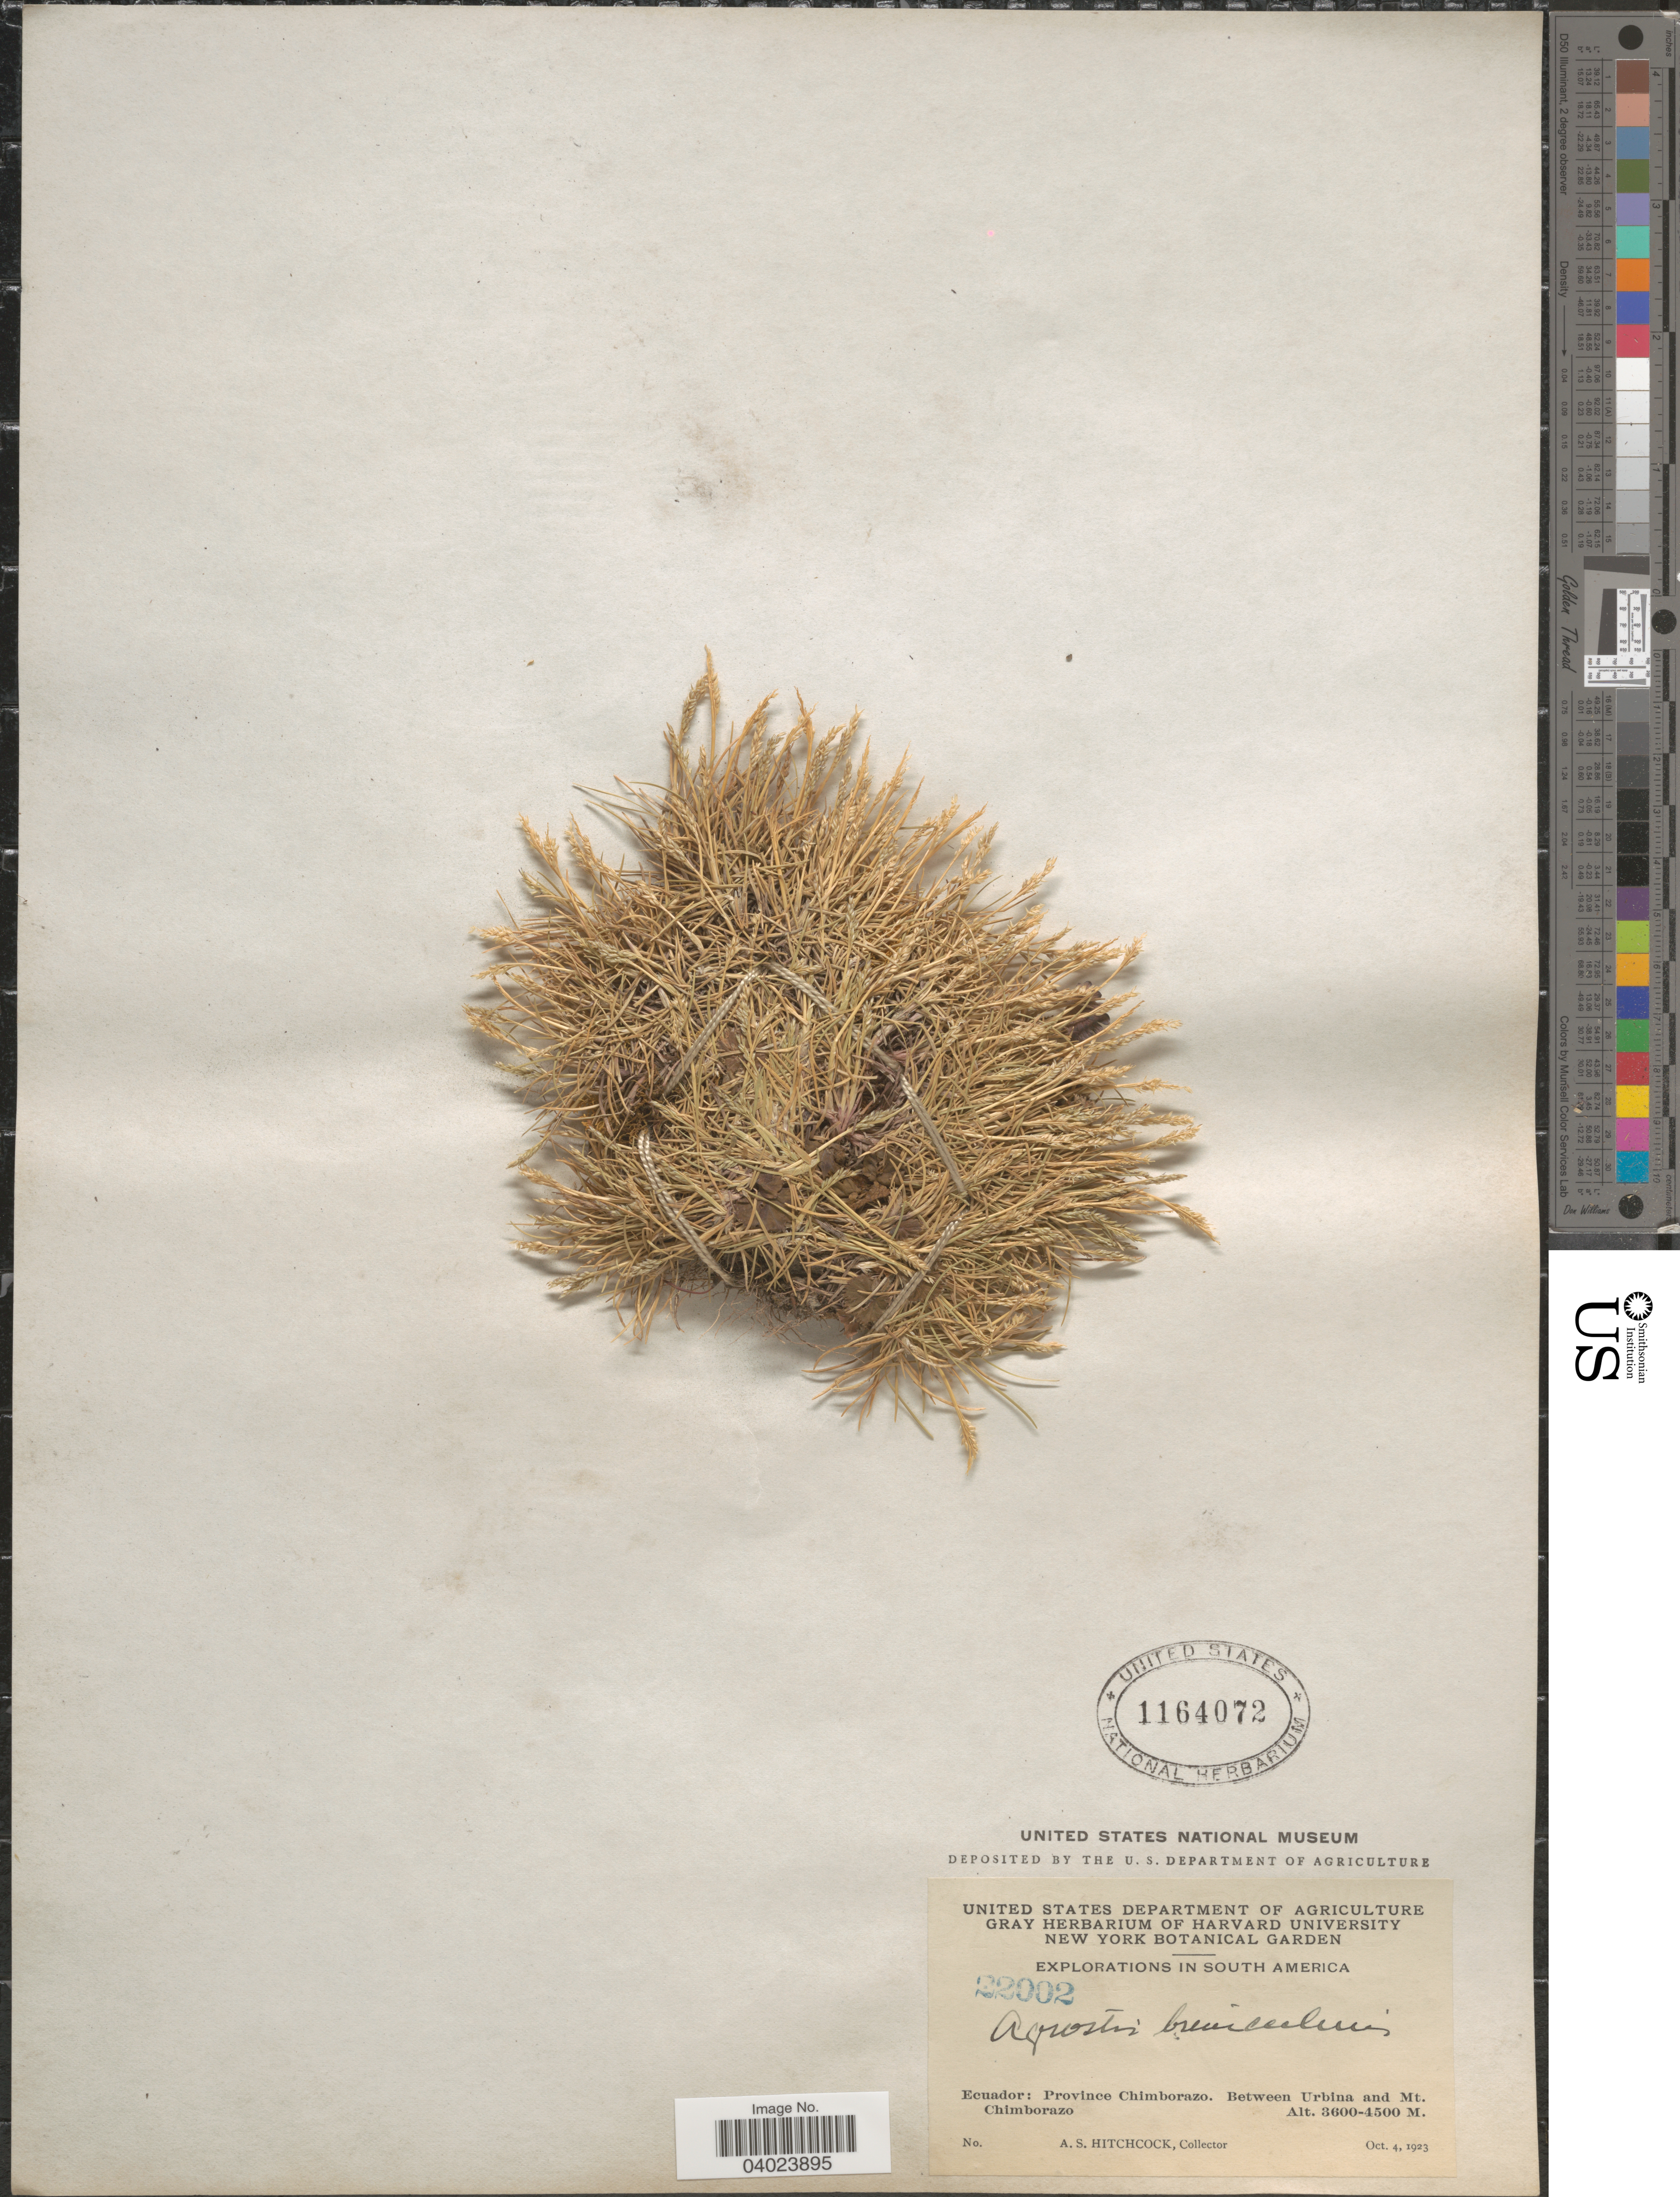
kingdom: Plantae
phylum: Tracheophyta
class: Liliopsida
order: Poales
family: Poaceae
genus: Agrostis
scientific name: Agrostis breviculmis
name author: Hitchc.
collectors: A. S. Hitchcock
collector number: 22002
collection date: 1923-10-04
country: Ecuador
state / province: Chimborazo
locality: Between Urbina and Mt. Chimborazo.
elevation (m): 3600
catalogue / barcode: US 1164072